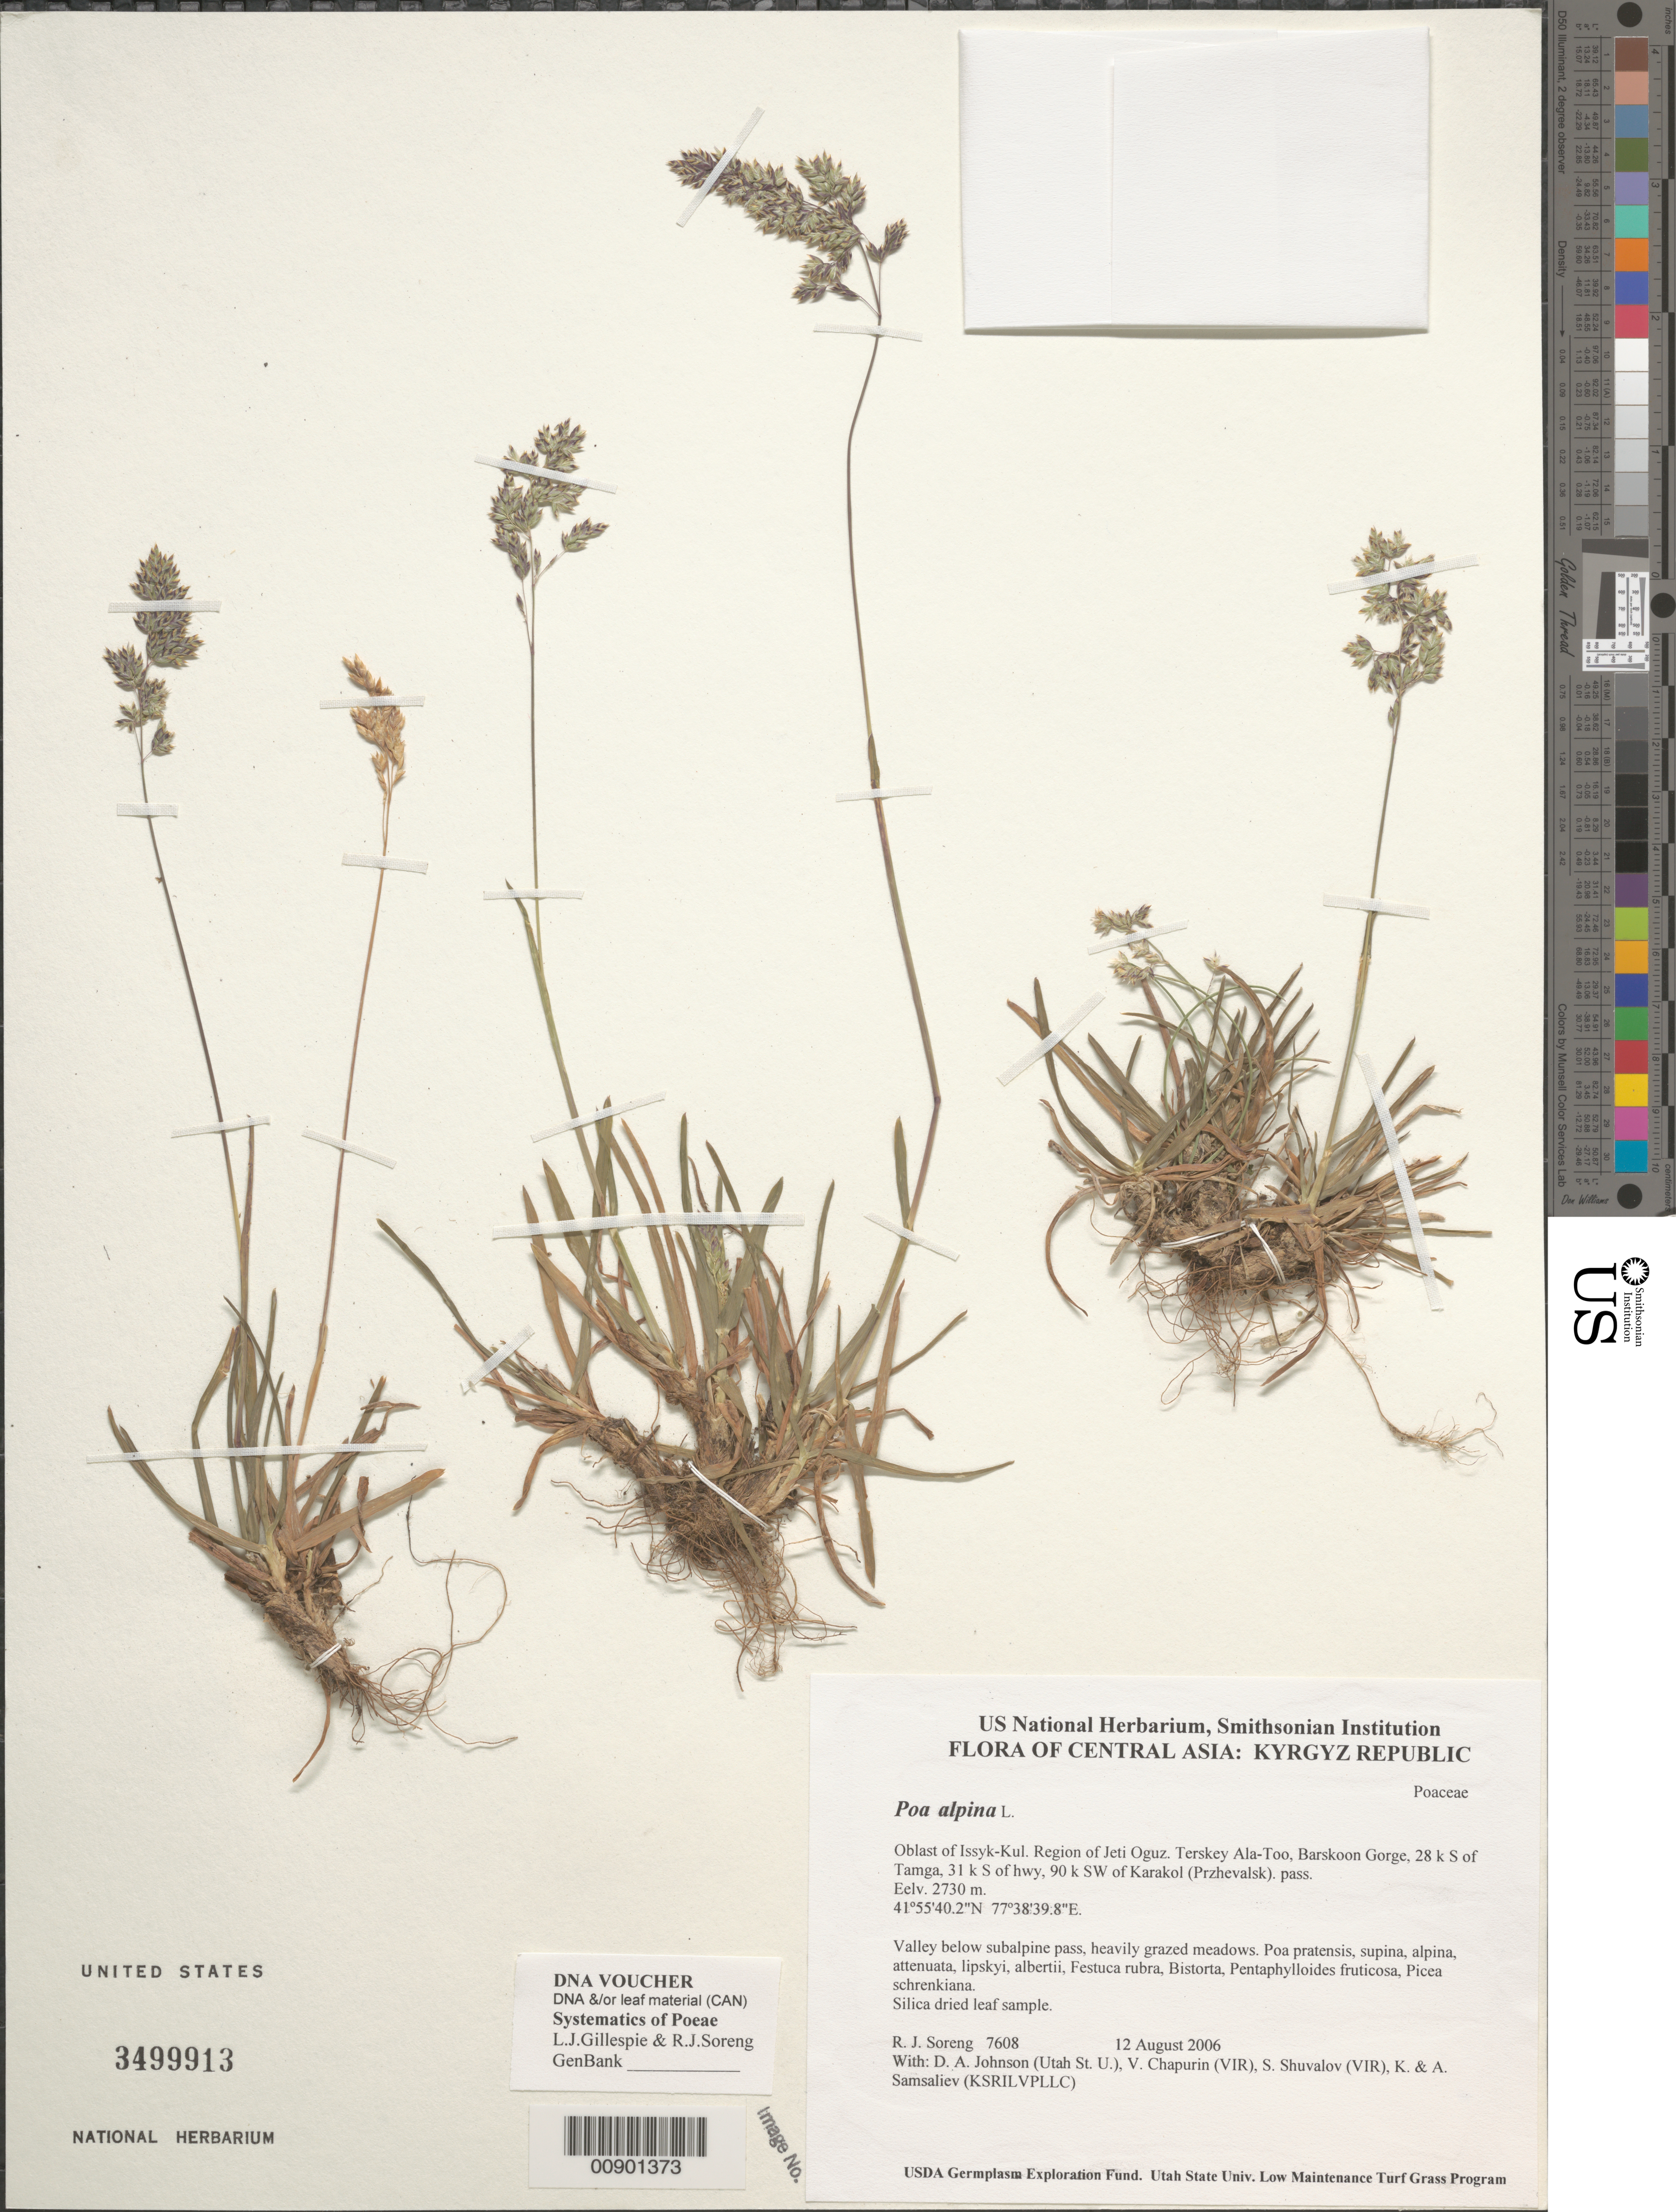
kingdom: Plantae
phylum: Tracheophyta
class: Liliopsida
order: Poales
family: Poaceae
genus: Poa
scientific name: Poa alpina subsp. alpina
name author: L.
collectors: R. J. Soreng, D. Johnson, S. Shuvalov, V. Chapurin, K. Samsaliev & A. Samsaliev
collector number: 7608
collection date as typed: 12 Aug 2006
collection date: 2006-08-12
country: Kyrgyzstan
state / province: Ysyk-Kol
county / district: Jeti Oguz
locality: Terskey Ala-Too, Barskoon Gorge, 28 km S of Tamga, 31 km S of hwy, 90 km SW of Karakol (Przhevalsk).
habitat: Valley below subalpine pass, heavily grazed meadows.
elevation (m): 2730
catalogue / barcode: US 3499913